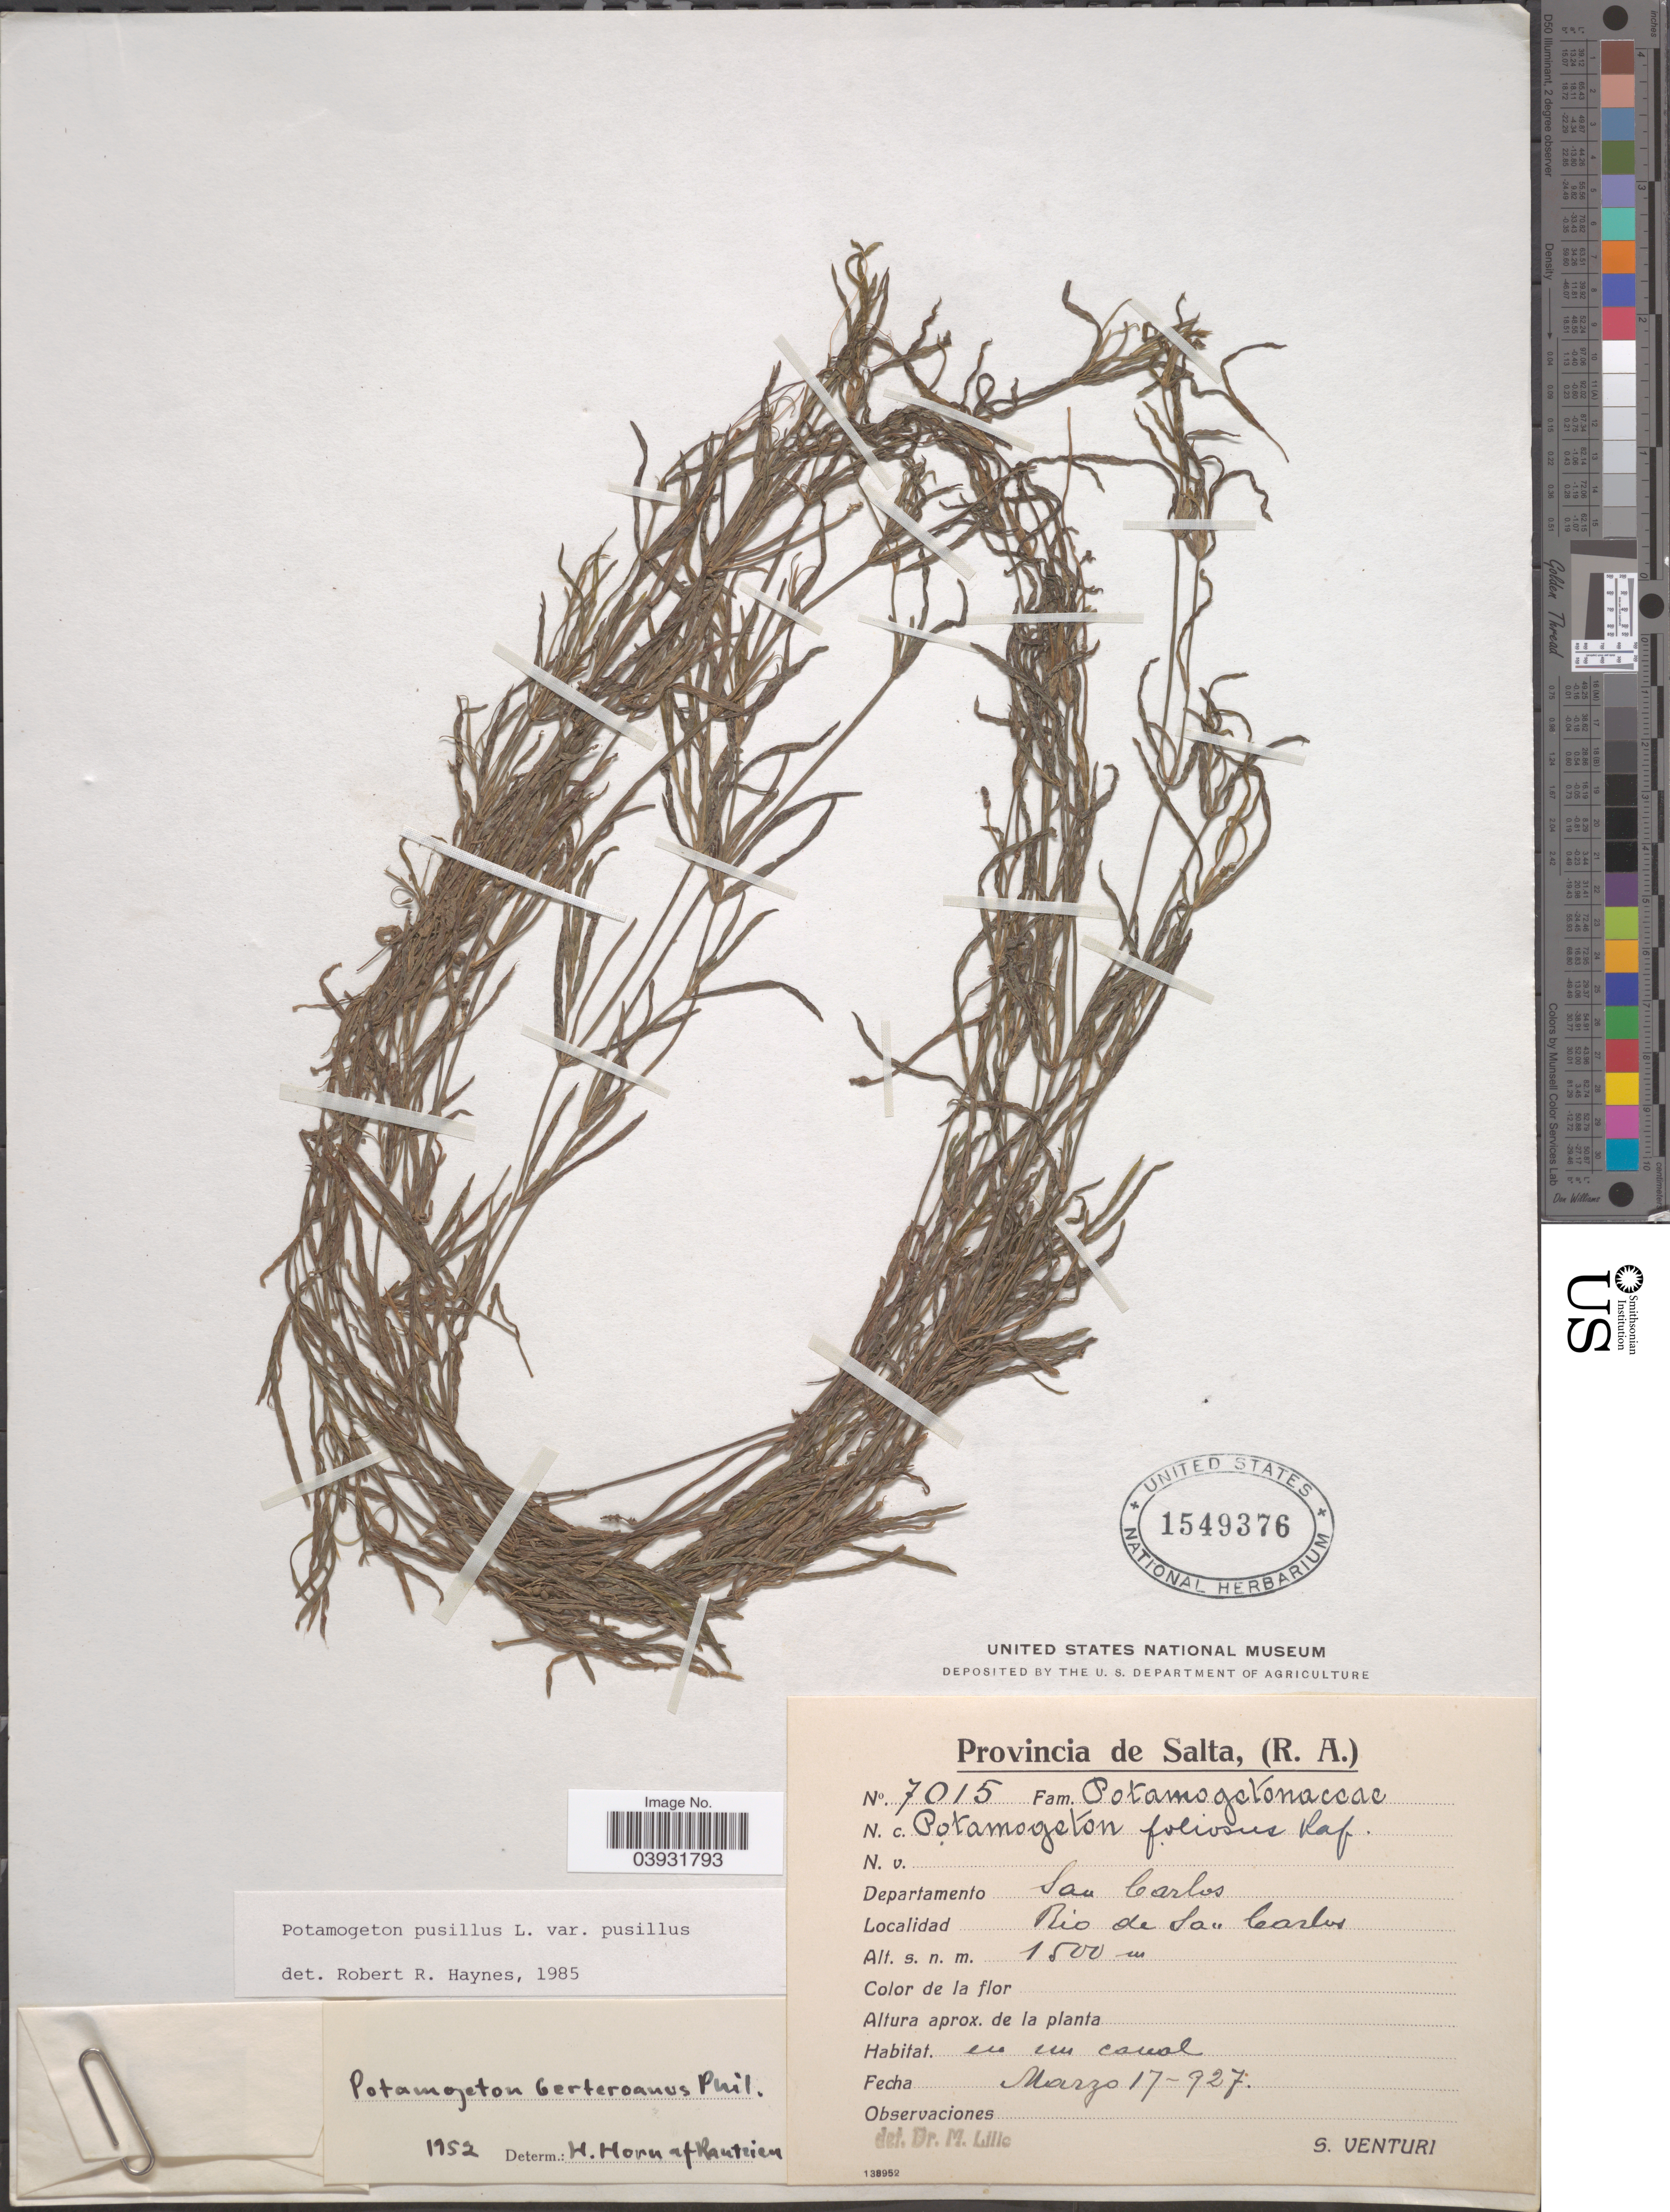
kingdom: Plantae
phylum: Tracheophyta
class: Liliopsida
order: Alismatales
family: Potamogetonaceae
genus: Potamogeton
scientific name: Potamogeton pusillus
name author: L.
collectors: S. Venturi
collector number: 7015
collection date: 1927-03-17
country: Argentina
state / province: Salta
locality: Departamento San Carlos. Rio de San Carlos.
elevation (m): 1500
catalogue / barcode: US 1549376